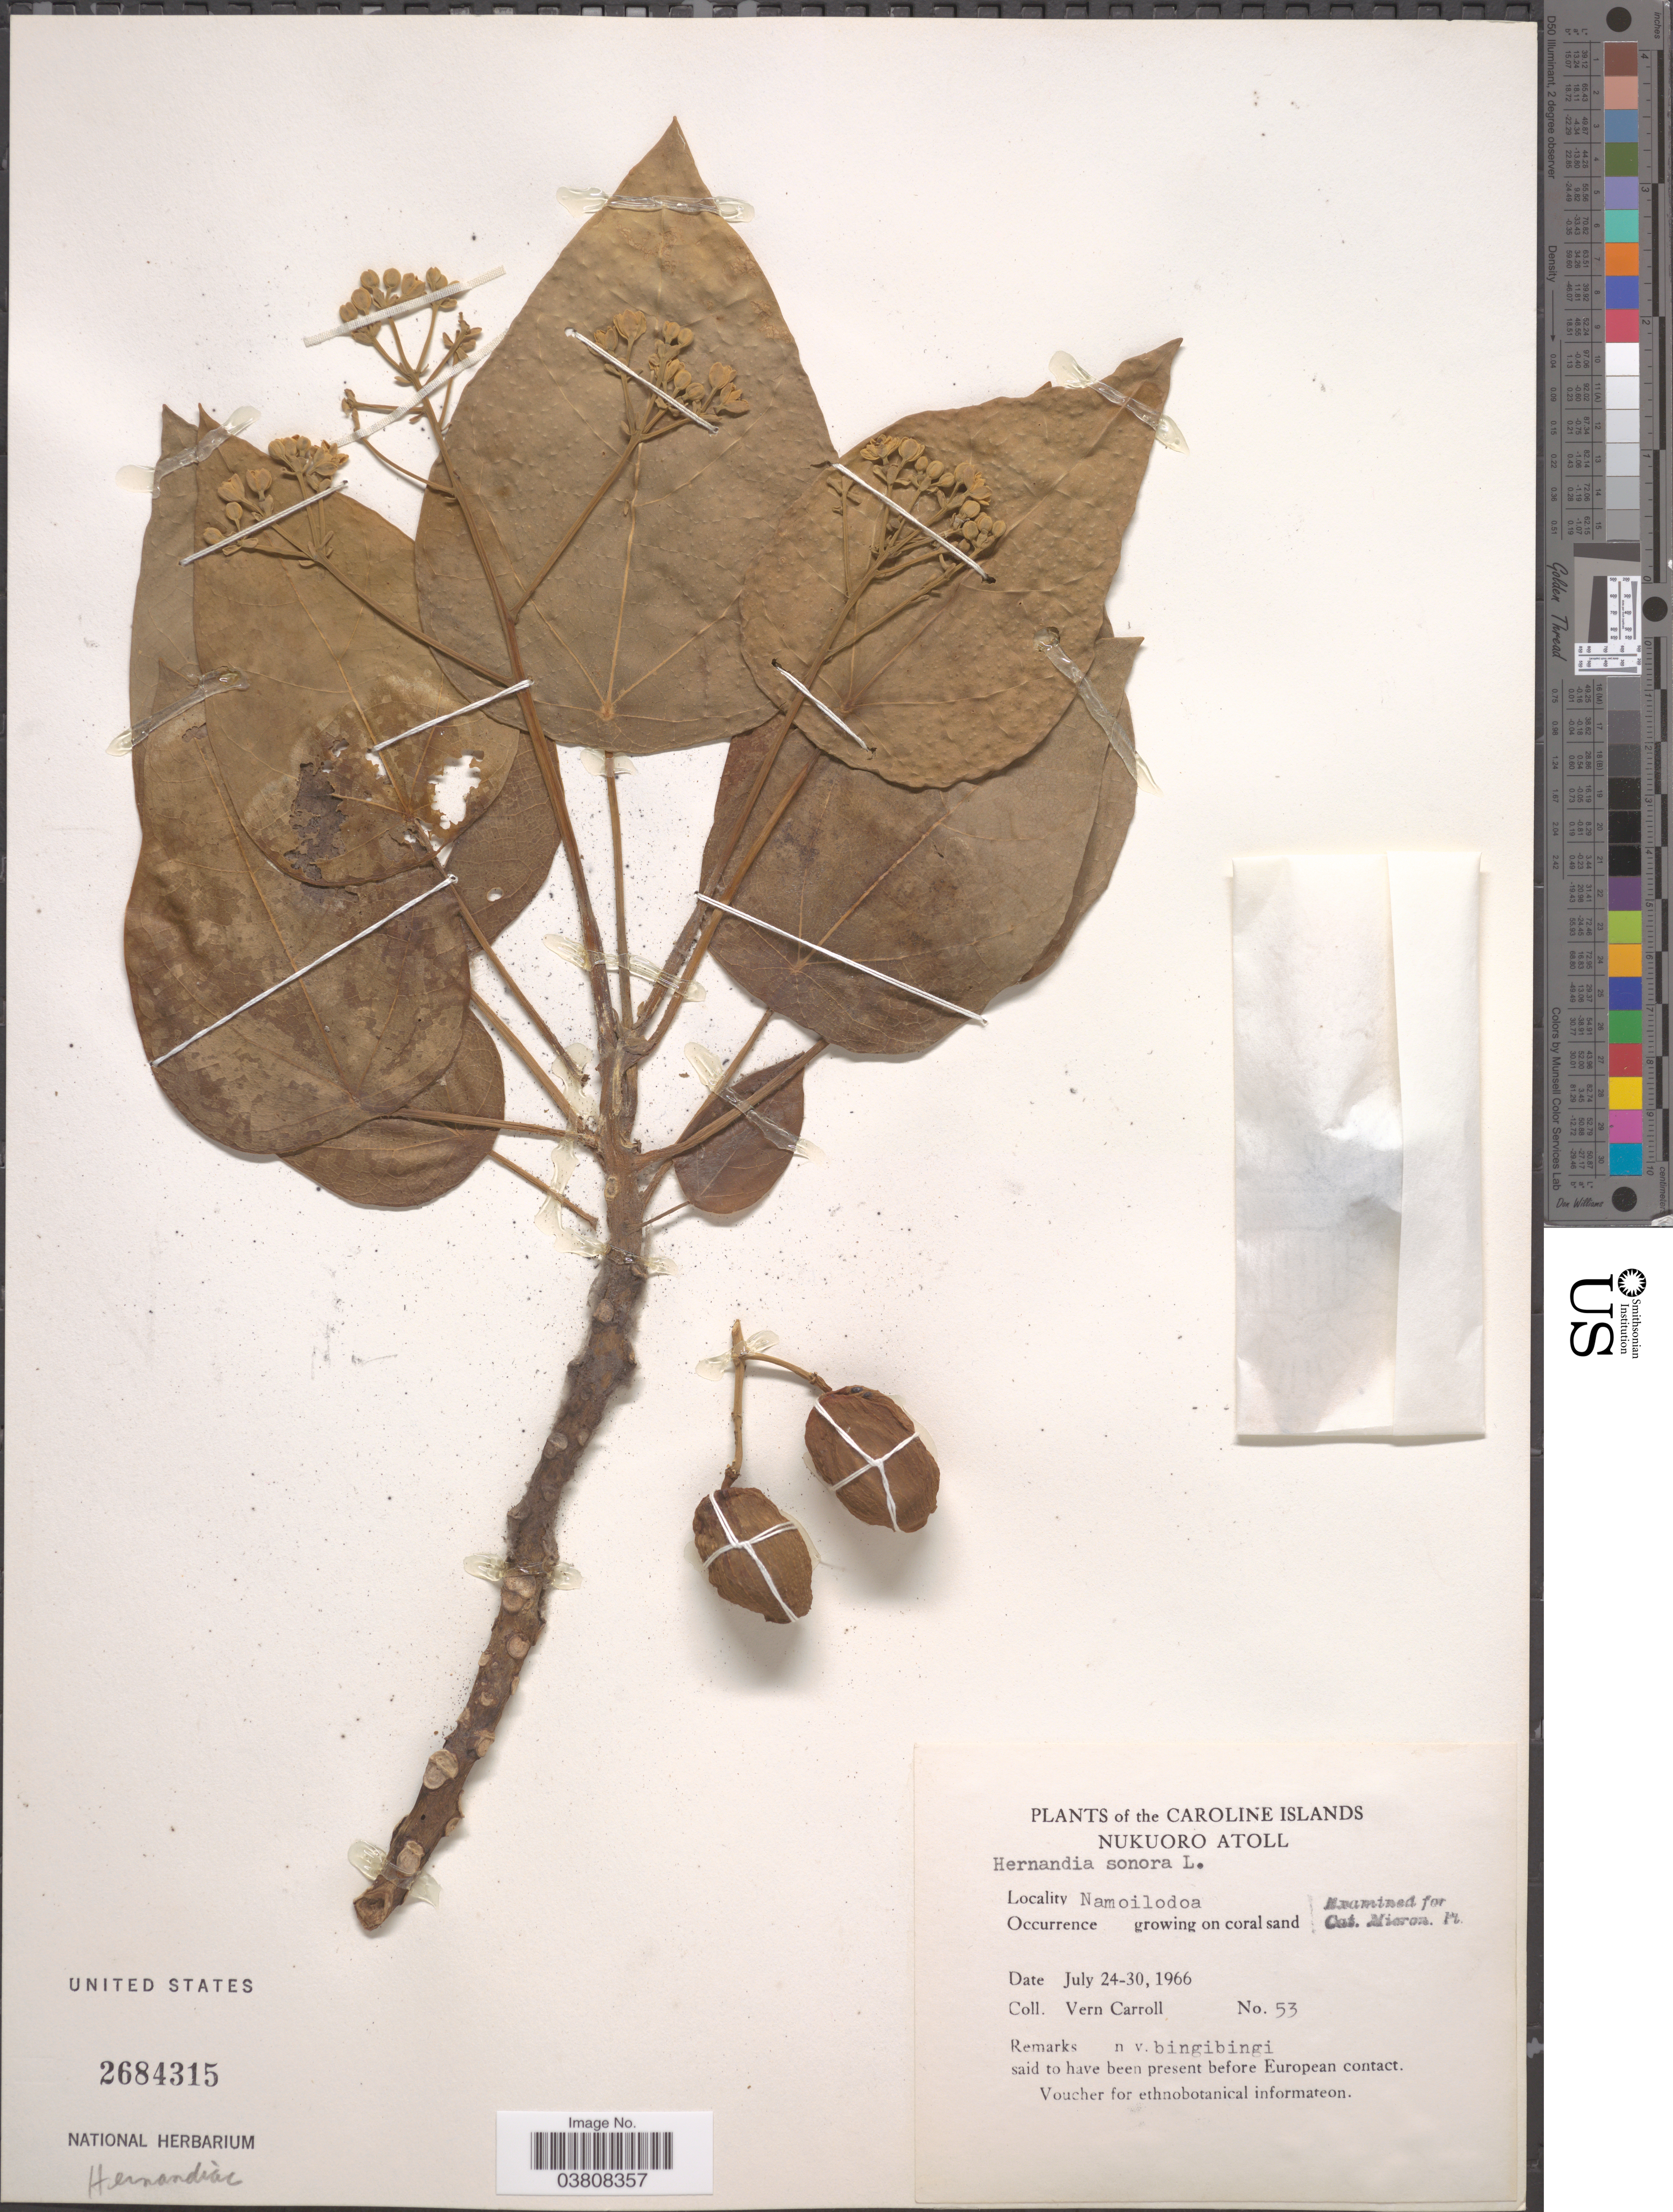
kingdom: Plantae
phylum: Tracheophyta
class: Magnoliopsida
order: Laurales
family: Hernandiaceae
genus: Hernandia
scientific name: Hernandia nymphaeifolia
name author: (C. Presl) Kubitzki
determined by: Strong, Mark T., (BOT), Smithsonian Institution - National Museum of Natural History (UNITED STATES)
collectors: V. Carroll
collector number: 53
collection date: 1966-07-24/1966-07-30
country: Micronesia, Federated States of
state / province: Pohnpei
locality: Caroline Islands. Nukuoro Atoll. Namoilodoa. On coral sand.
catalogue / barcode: US 2684315